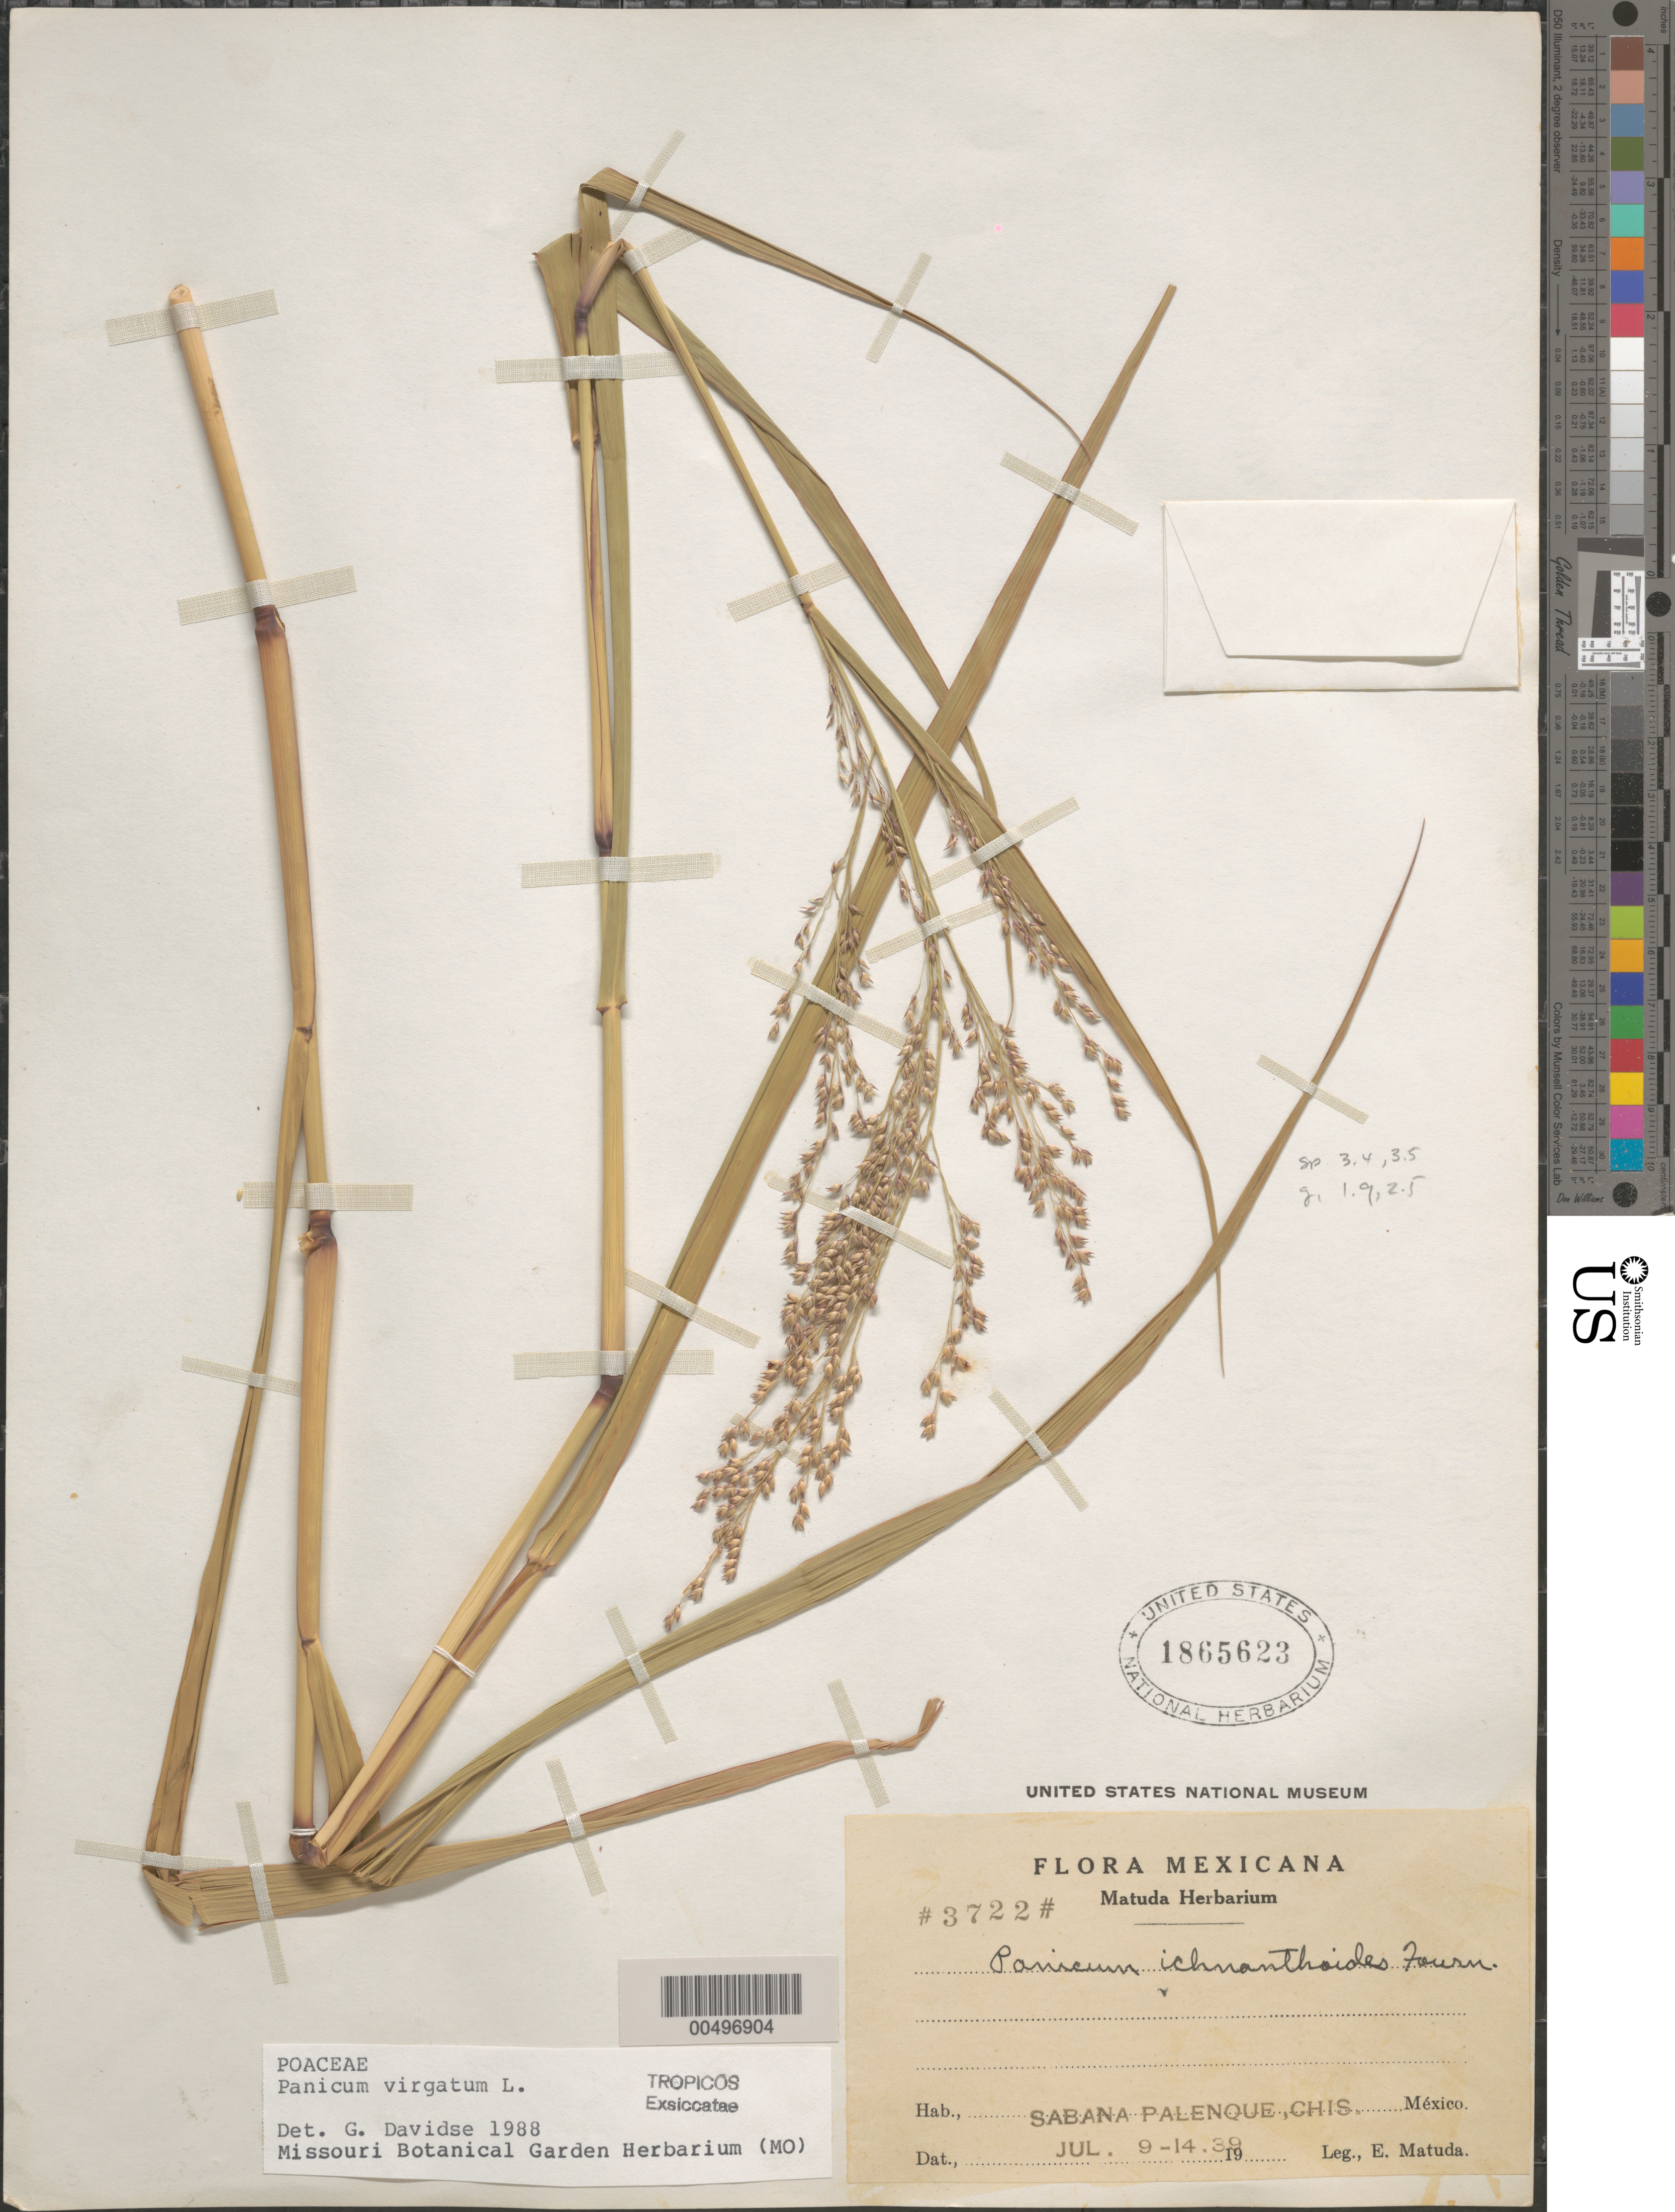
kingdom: Plantae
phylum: Tracheophyta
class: Liliopsida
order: Poales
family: Poaceae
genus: Panicum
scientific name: Panicum virgatum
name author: L.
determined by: Davidse, Gerrit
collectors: E. Matuda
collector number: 3722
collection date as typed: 9 Jul 1939 to 14 Jul 1939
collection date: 1939-07-09/1939-07-14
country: Mexico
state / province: Chiapas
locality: Sabana Palenque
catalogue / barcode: US 1865623